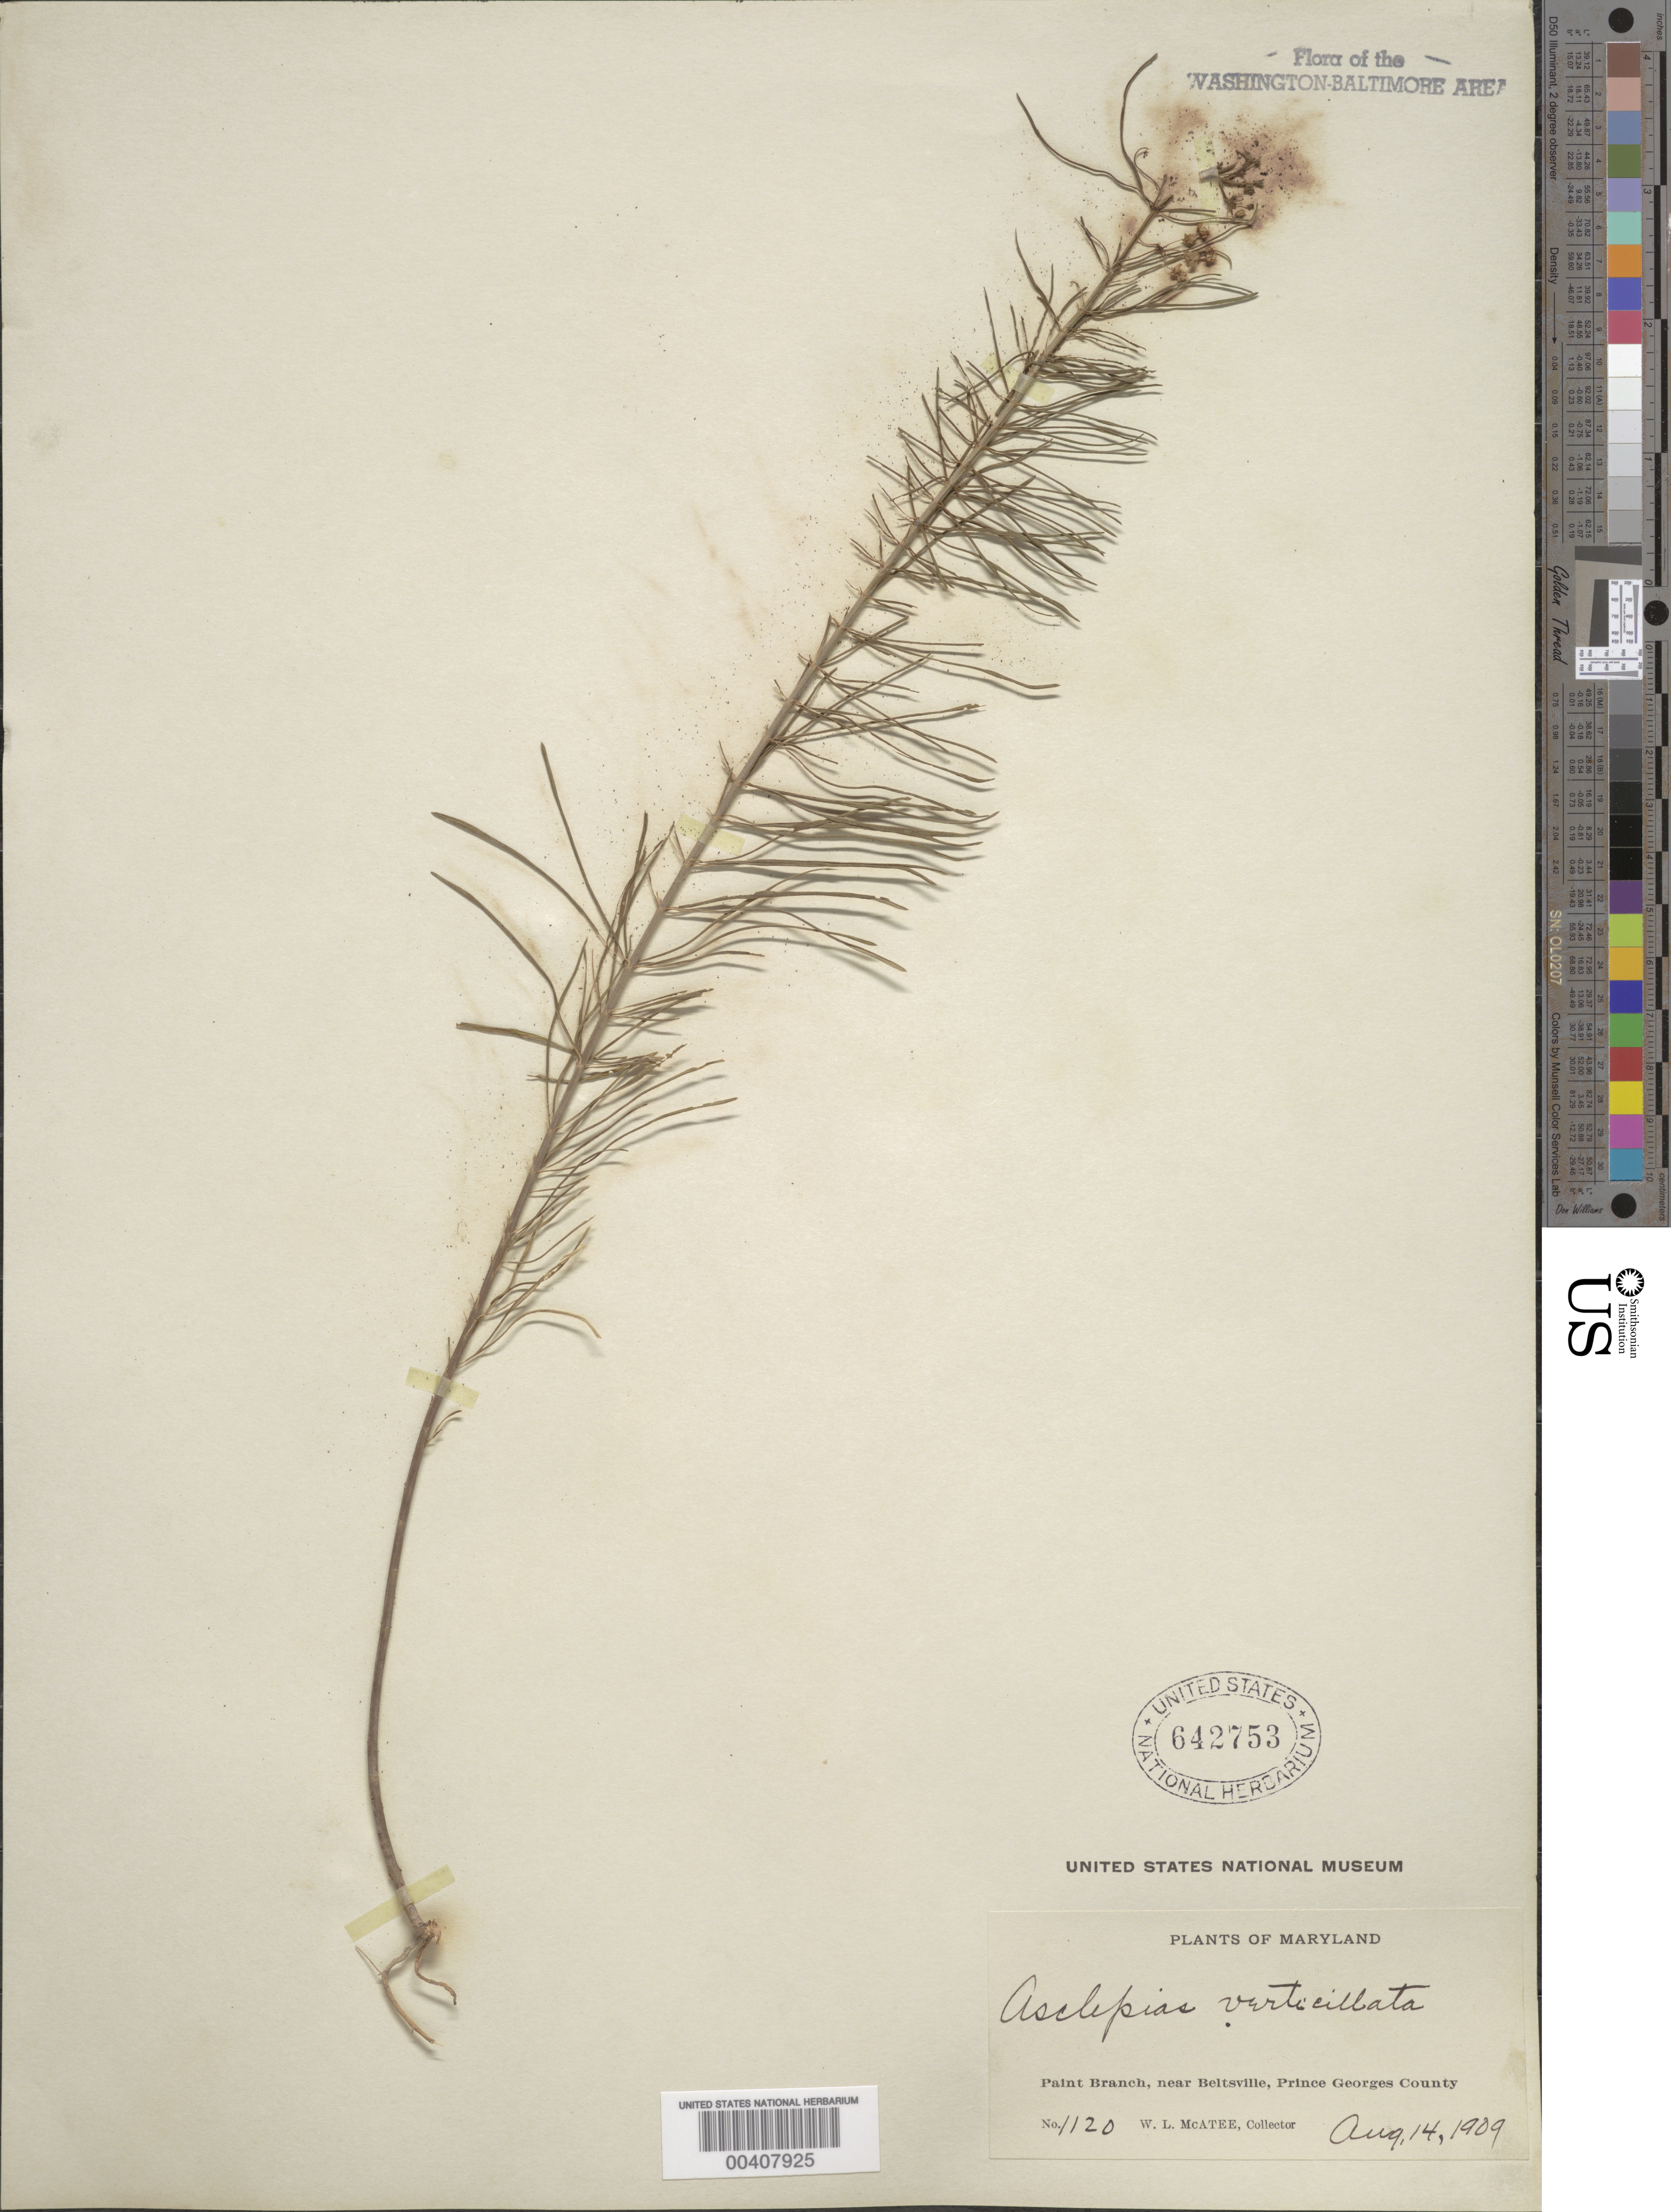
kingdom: Plantae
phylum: Tracheophyta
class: Magnoliopsida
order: Gentianales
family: Apocynaceae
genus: Asclepias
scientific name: Asclepias verticillata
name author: L.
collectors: W. McAtee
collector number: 1120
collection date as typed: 14 Aug 1909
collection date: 1909-08-14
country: United States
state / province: Maryland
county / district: Prince George's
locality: Paint Branch, near Beltsville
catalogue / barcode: US 642753